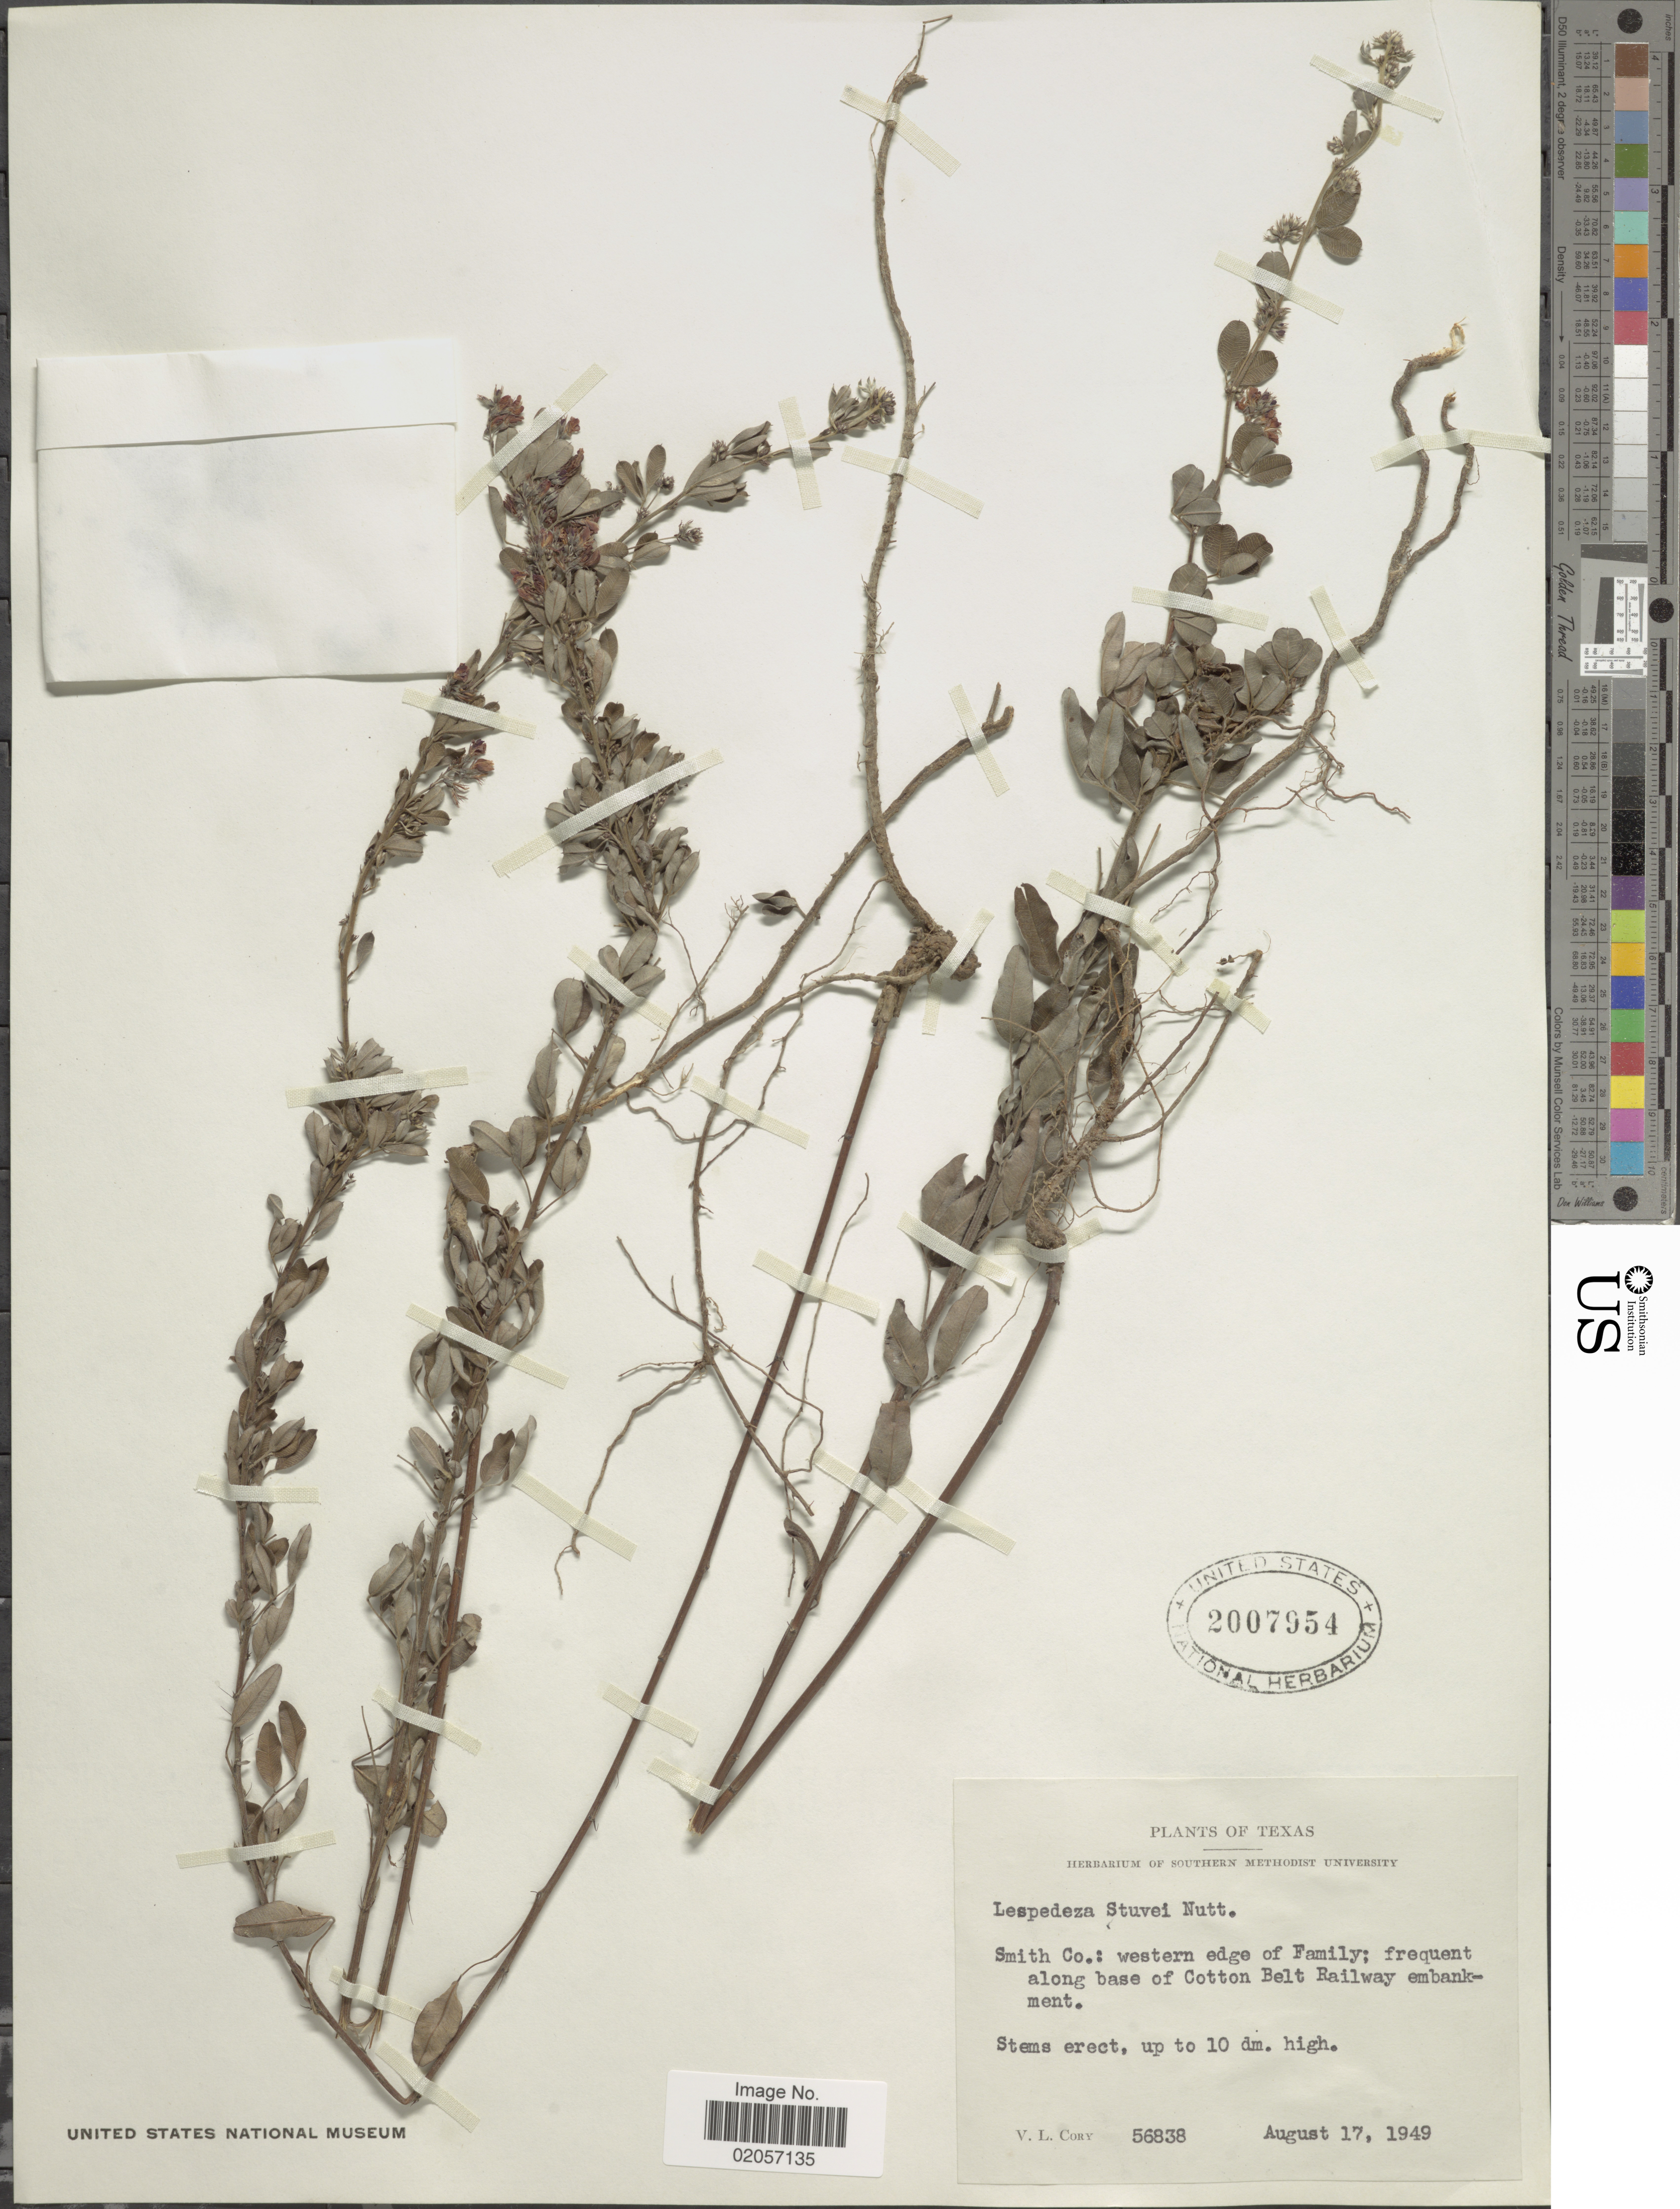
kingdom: Plantae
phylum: Tracheophyta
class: Magnoliopsida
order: Fabales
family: Fabaceae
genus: Lespedeza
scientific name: Lespedeza stuevei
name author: Nutt.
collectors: V. Cory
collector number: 56838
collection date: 1949-08-17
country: United States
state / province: Texas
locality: Smith Co.: western edge of Family; frequent along base of Cotton Belt Railway embankment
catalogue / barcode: US 2007954